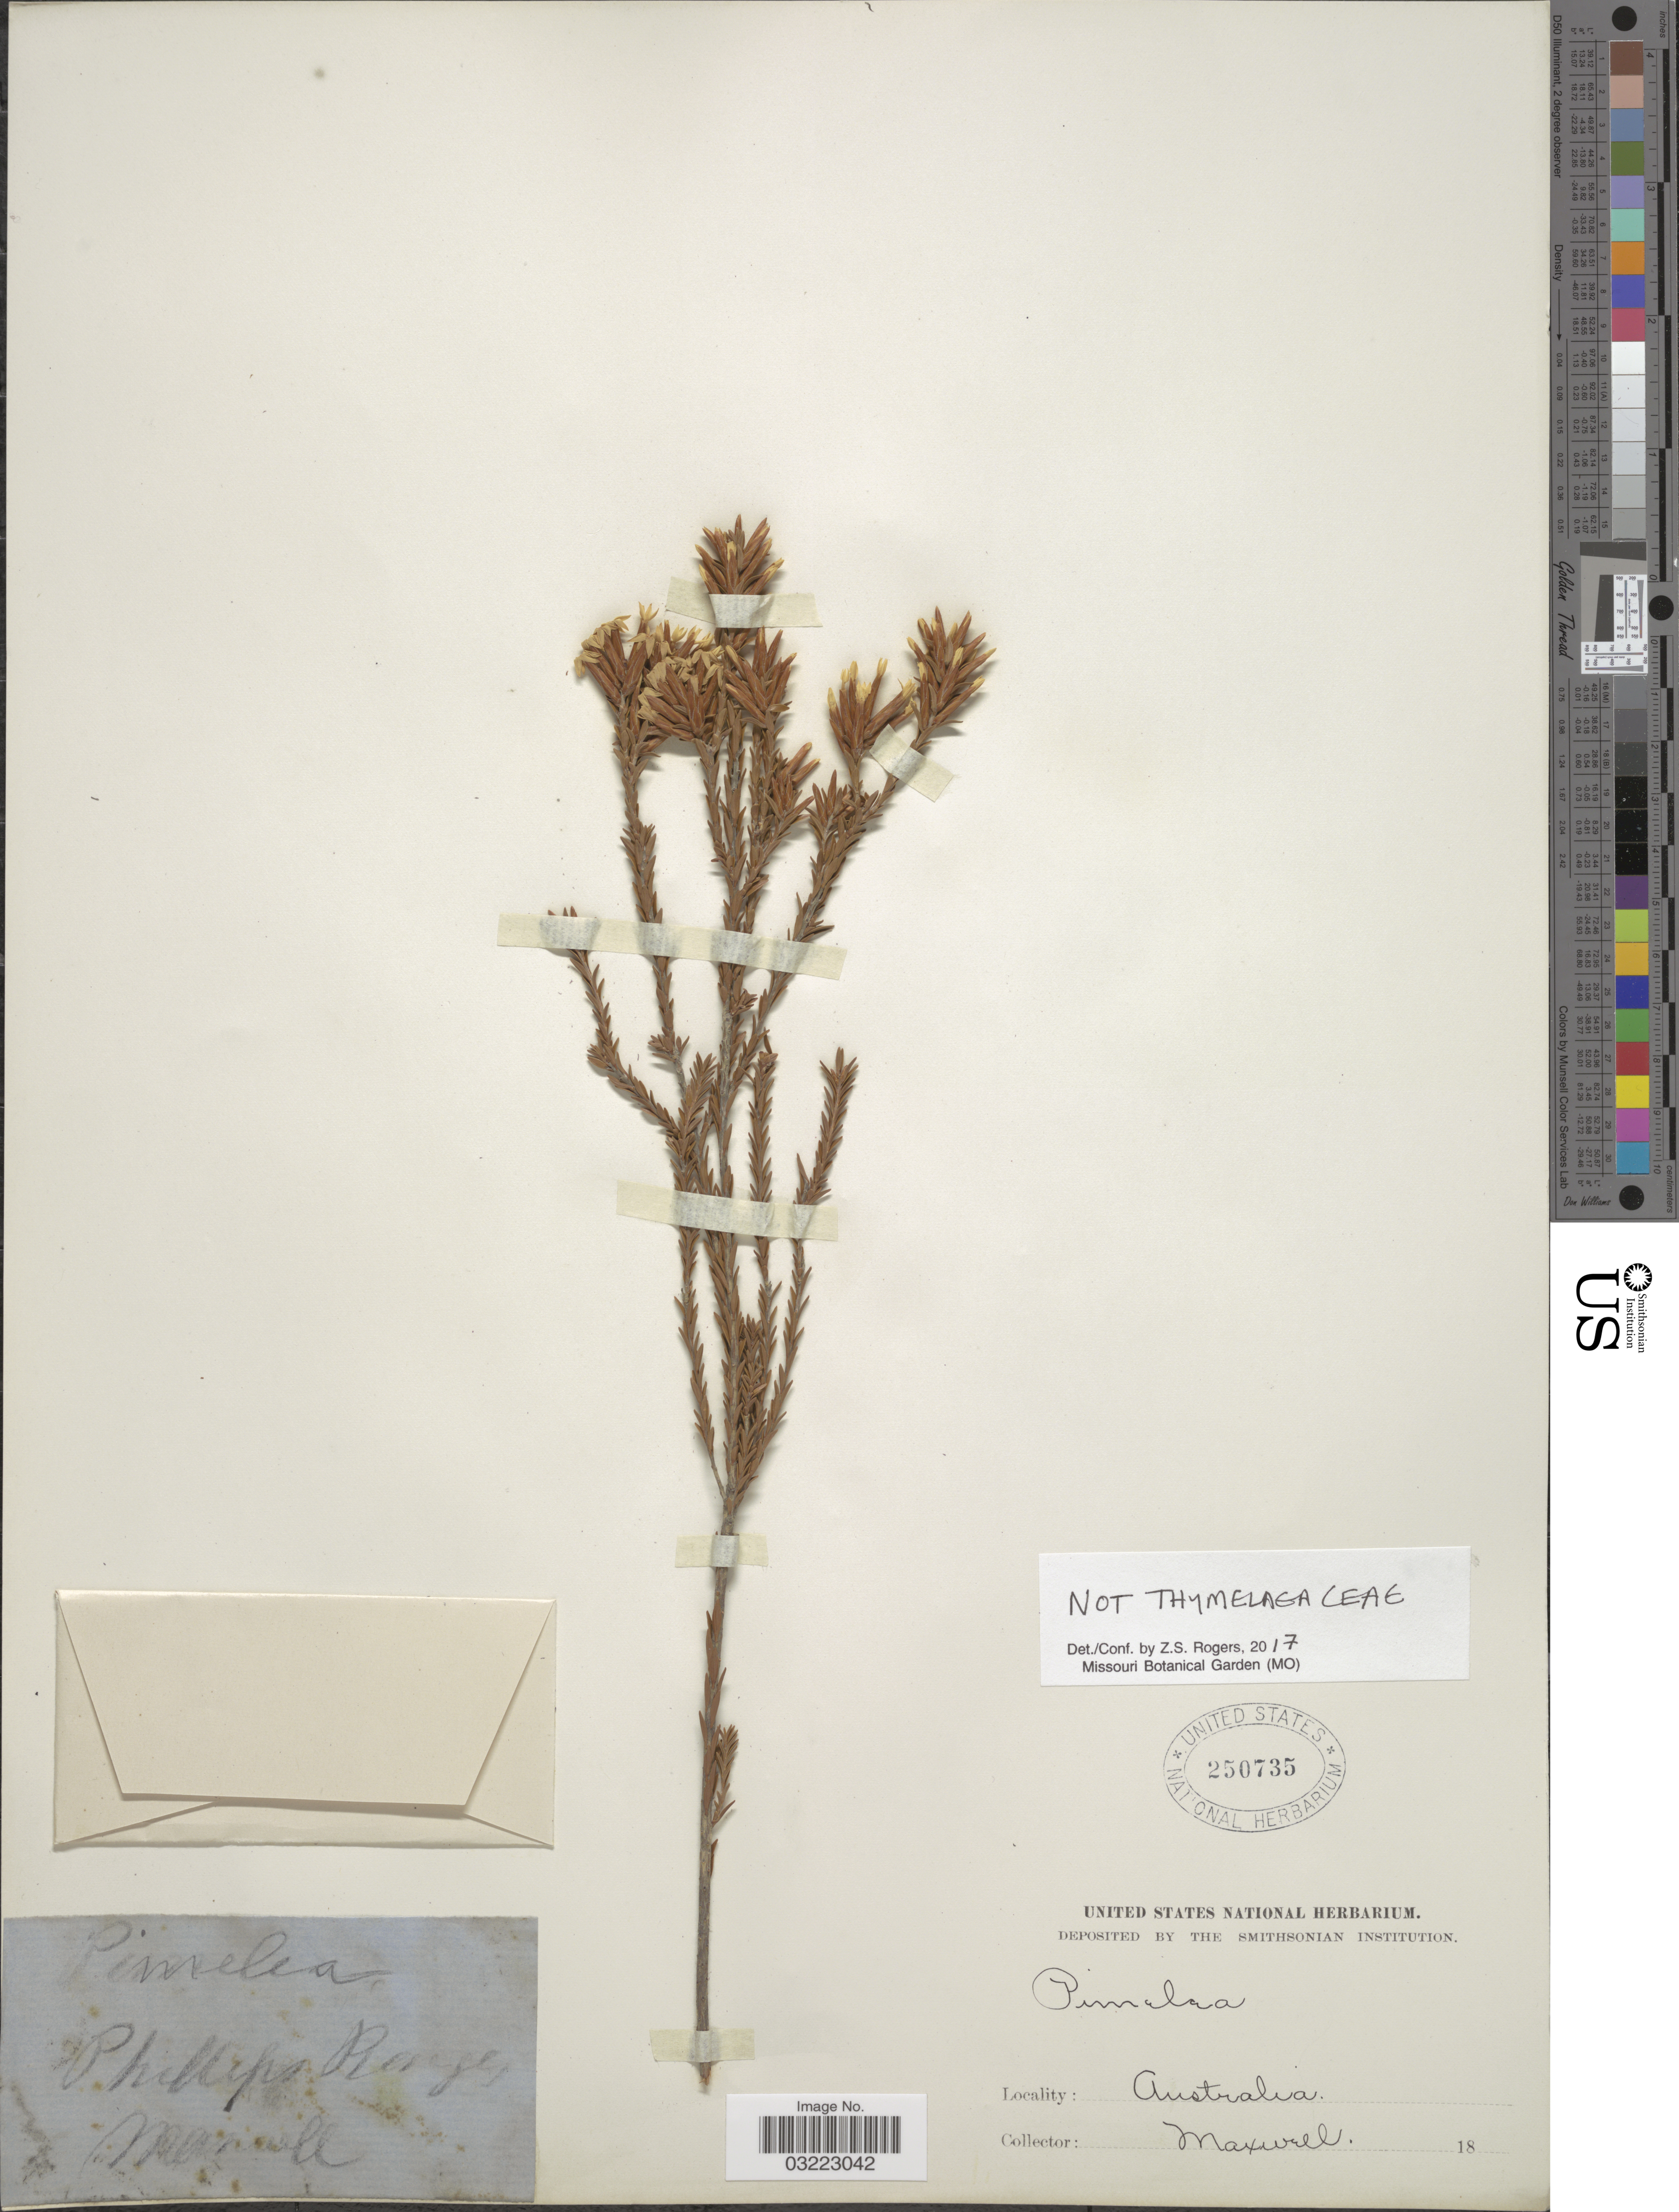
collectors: Maxwell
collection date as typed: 18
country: Australia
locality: Phillips Range.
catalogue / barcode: US 250735